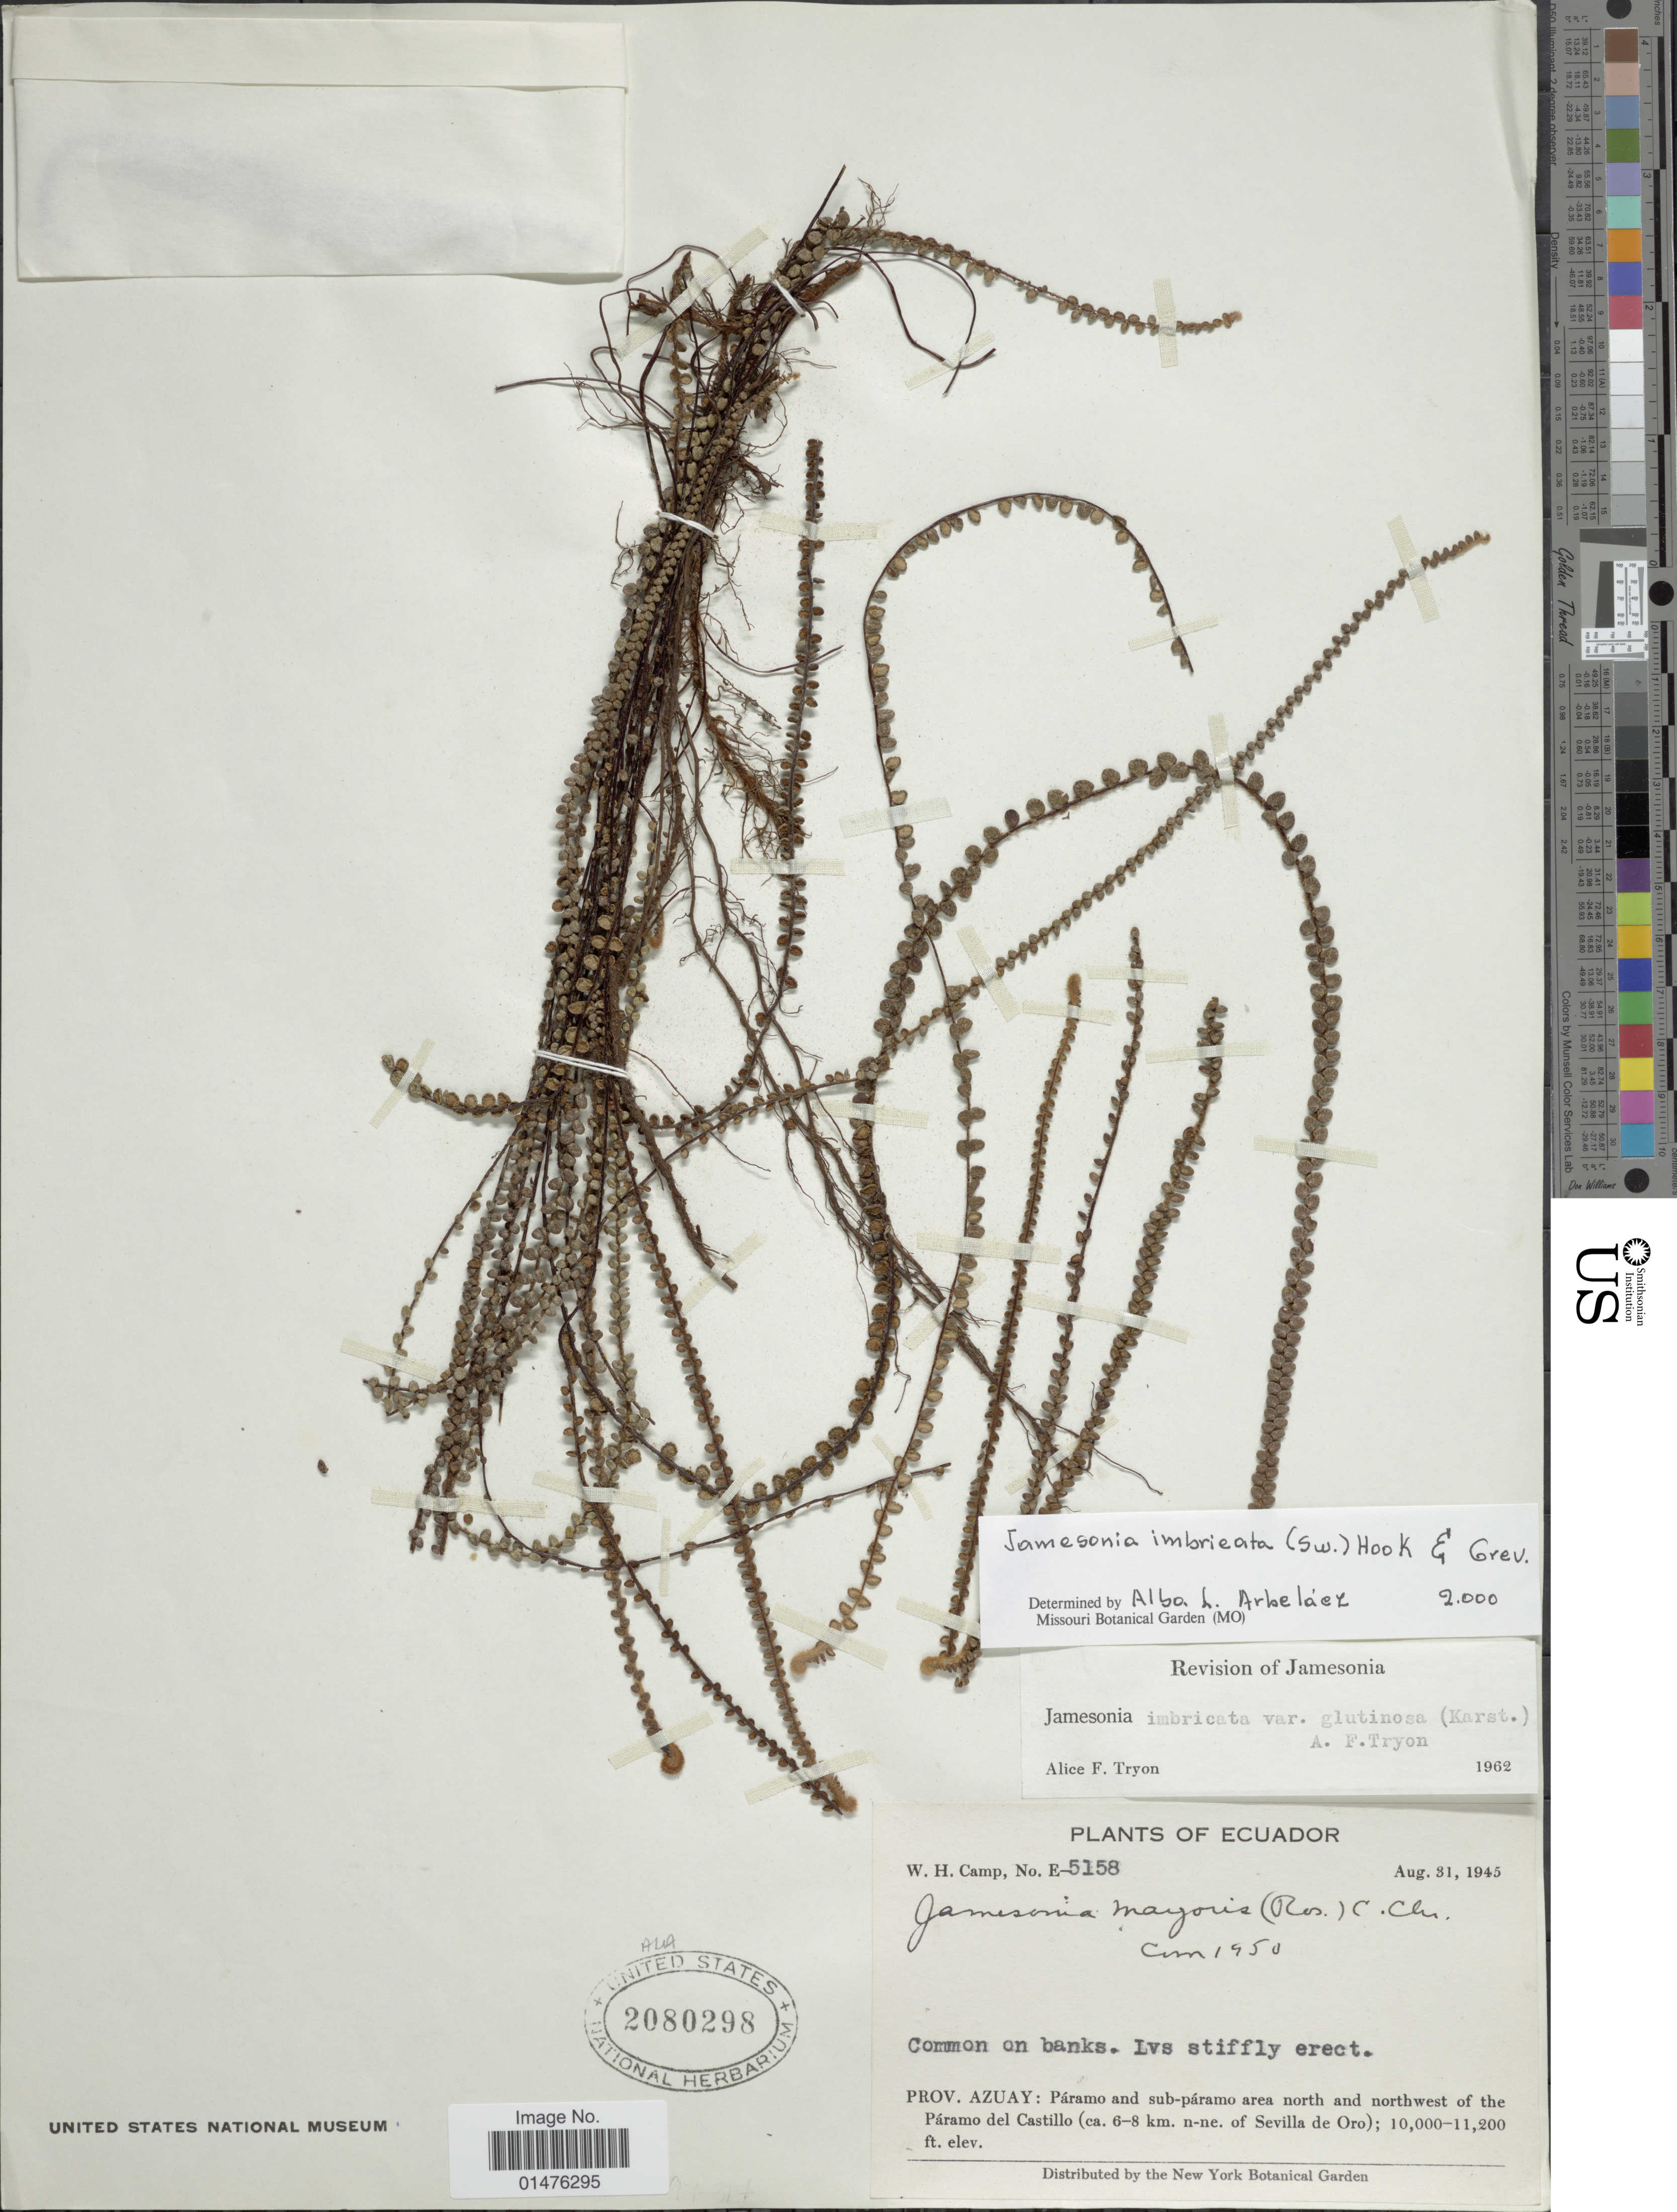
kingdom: Plantae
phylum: Tracheophyta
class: Polypodiopsida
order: Polypodiales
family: Pteridaceae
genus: Jamesonia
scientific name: Jamesonia imbricata var. glutinosa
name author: (H. Karst.) A.F. Tryon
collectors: W. H. Camp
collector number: E-5158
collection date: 1945-08-31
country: Ecuador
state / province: Azuay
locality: Páramo and sub-páramo area north and northwest of the Páramo del Castillo (ca. 6-8 km. n-ne of Sevilla de Oro)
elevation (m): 3048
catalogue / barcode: US 2080298